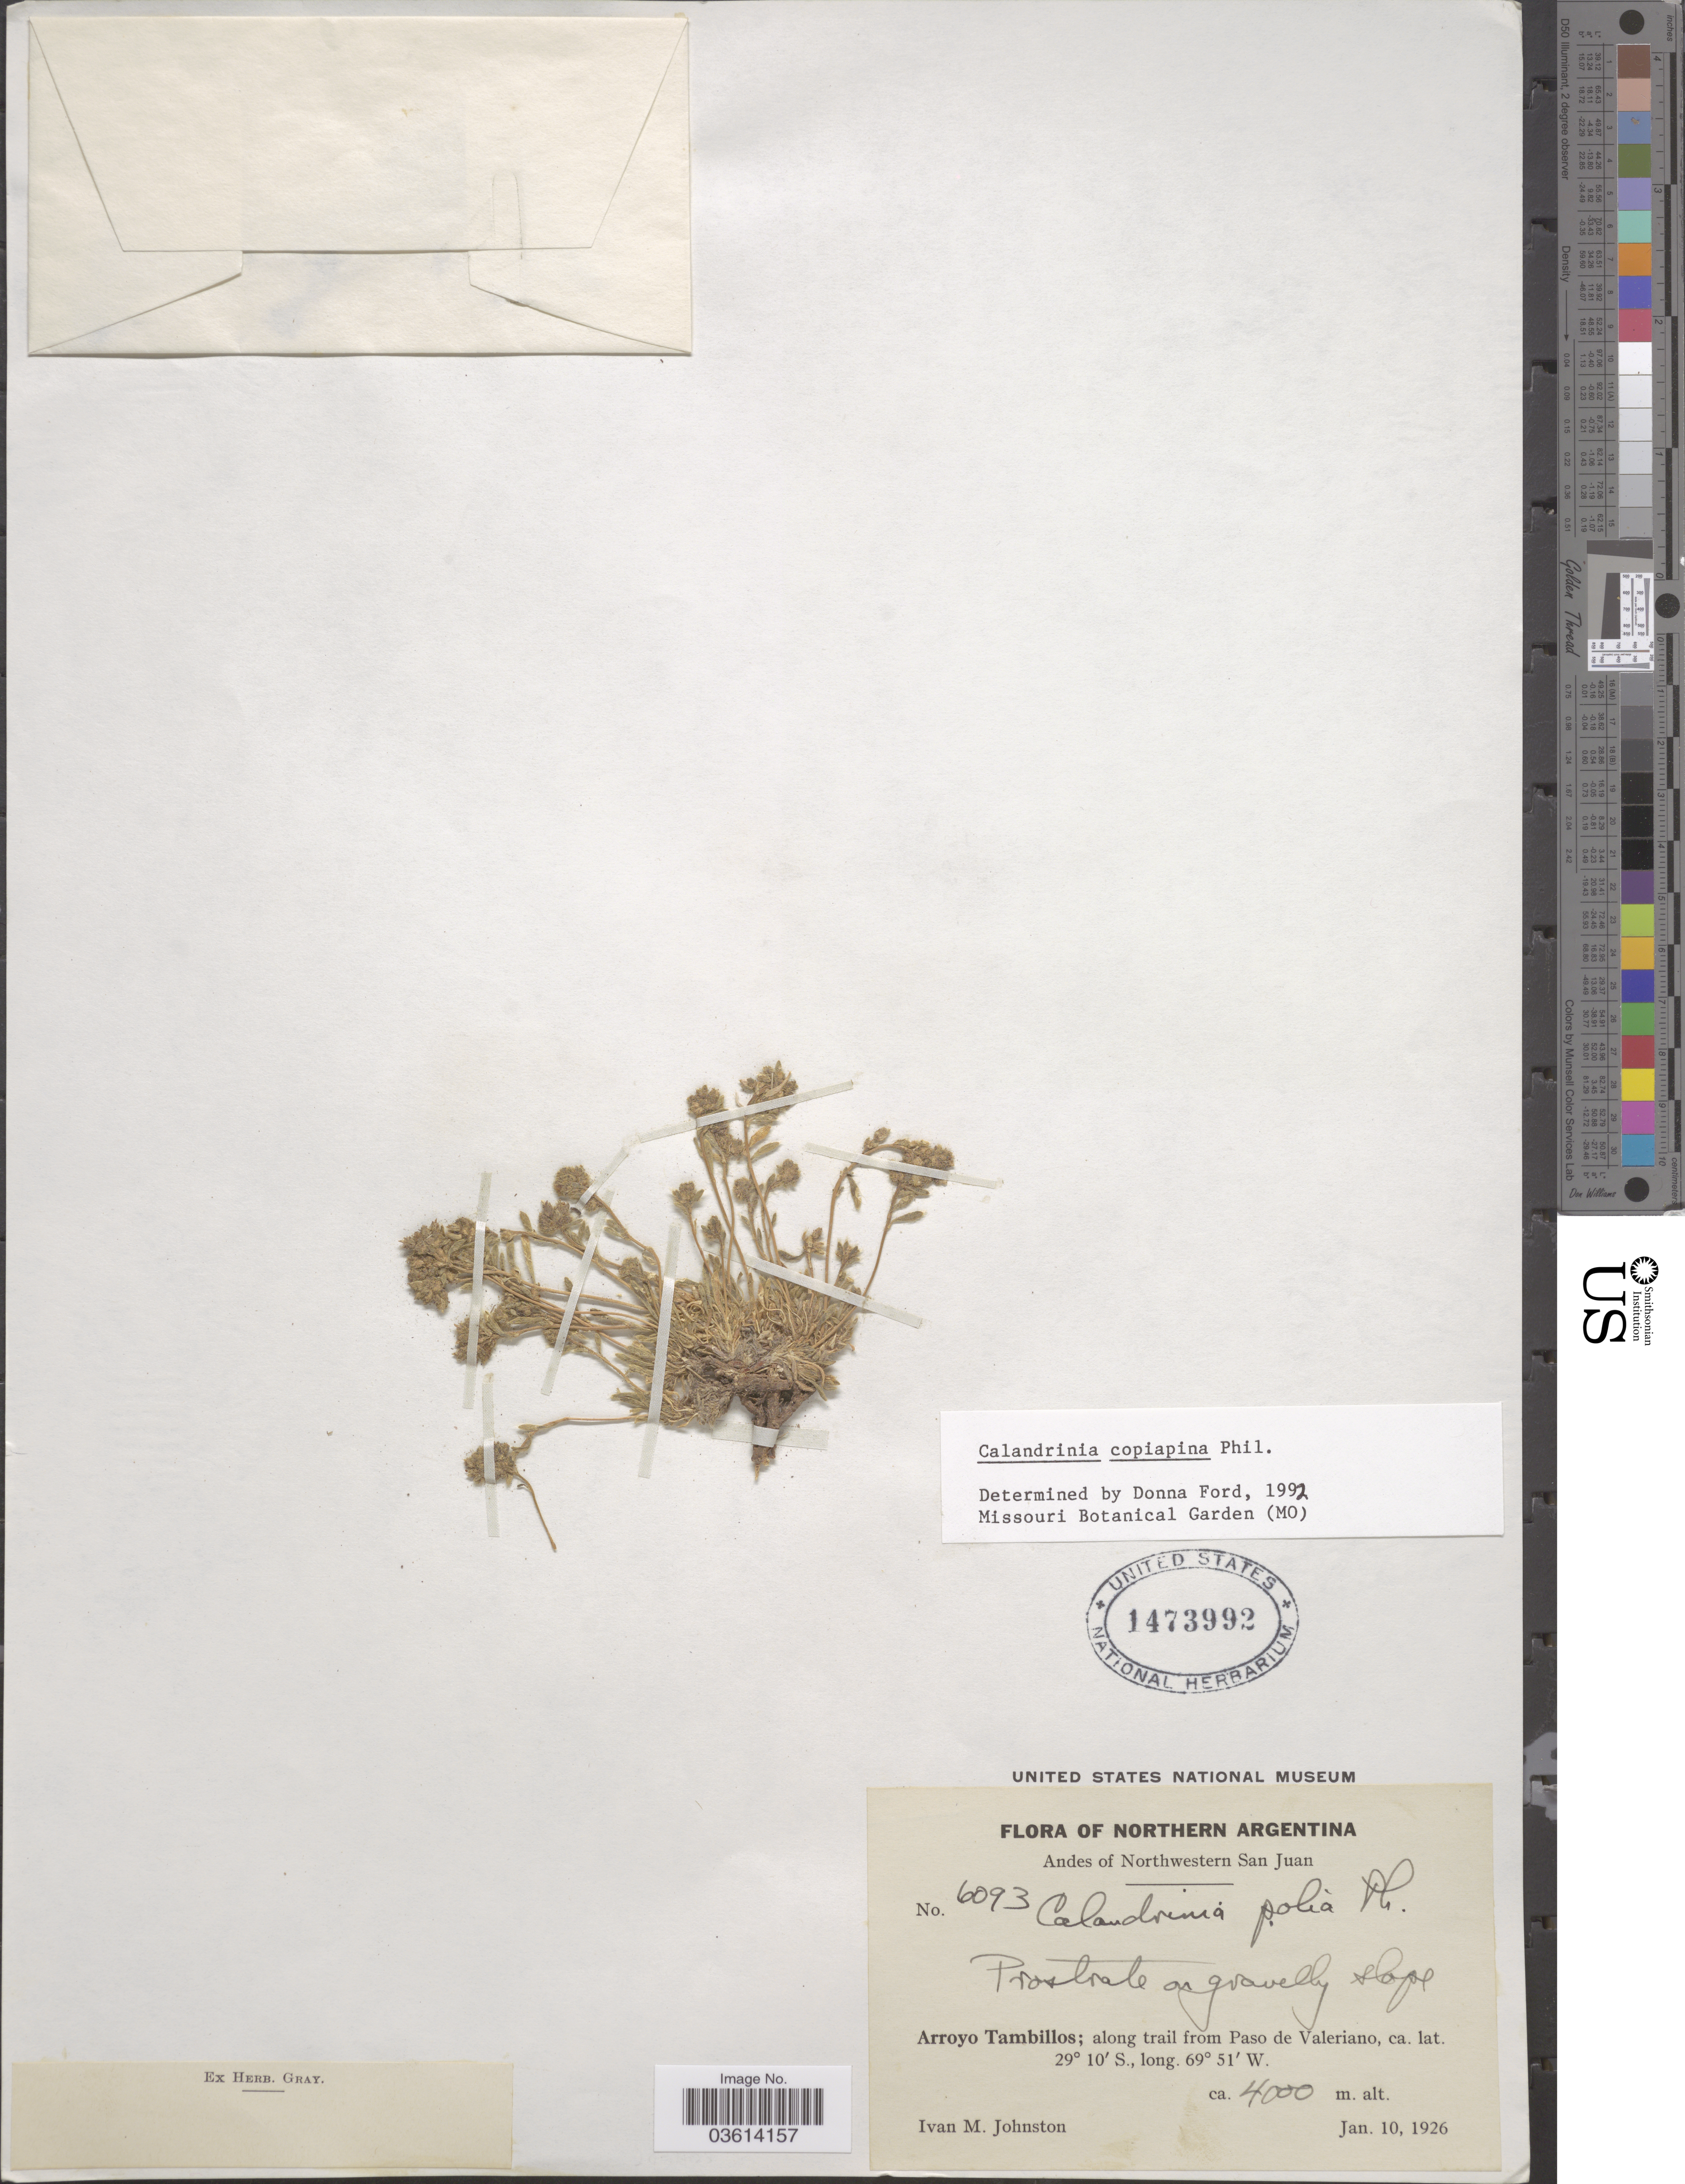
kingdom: Plantae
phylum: Tracheophyta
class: Magnoliopsida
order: Caryophyllales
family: Montiaceae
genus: Montiopsis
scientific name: Montiopsis copiapina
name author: (Phil.) D.I. Ford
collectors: I.M. Johnston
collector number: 6093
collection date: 1926-01-10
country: Argentina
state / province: San Juan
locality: Northern Argentina. Andes of Northwestern San Juan. Arroyo Tambillos; along trail from Paso de Valeriano.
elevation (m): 4000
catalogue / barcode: US 1473992